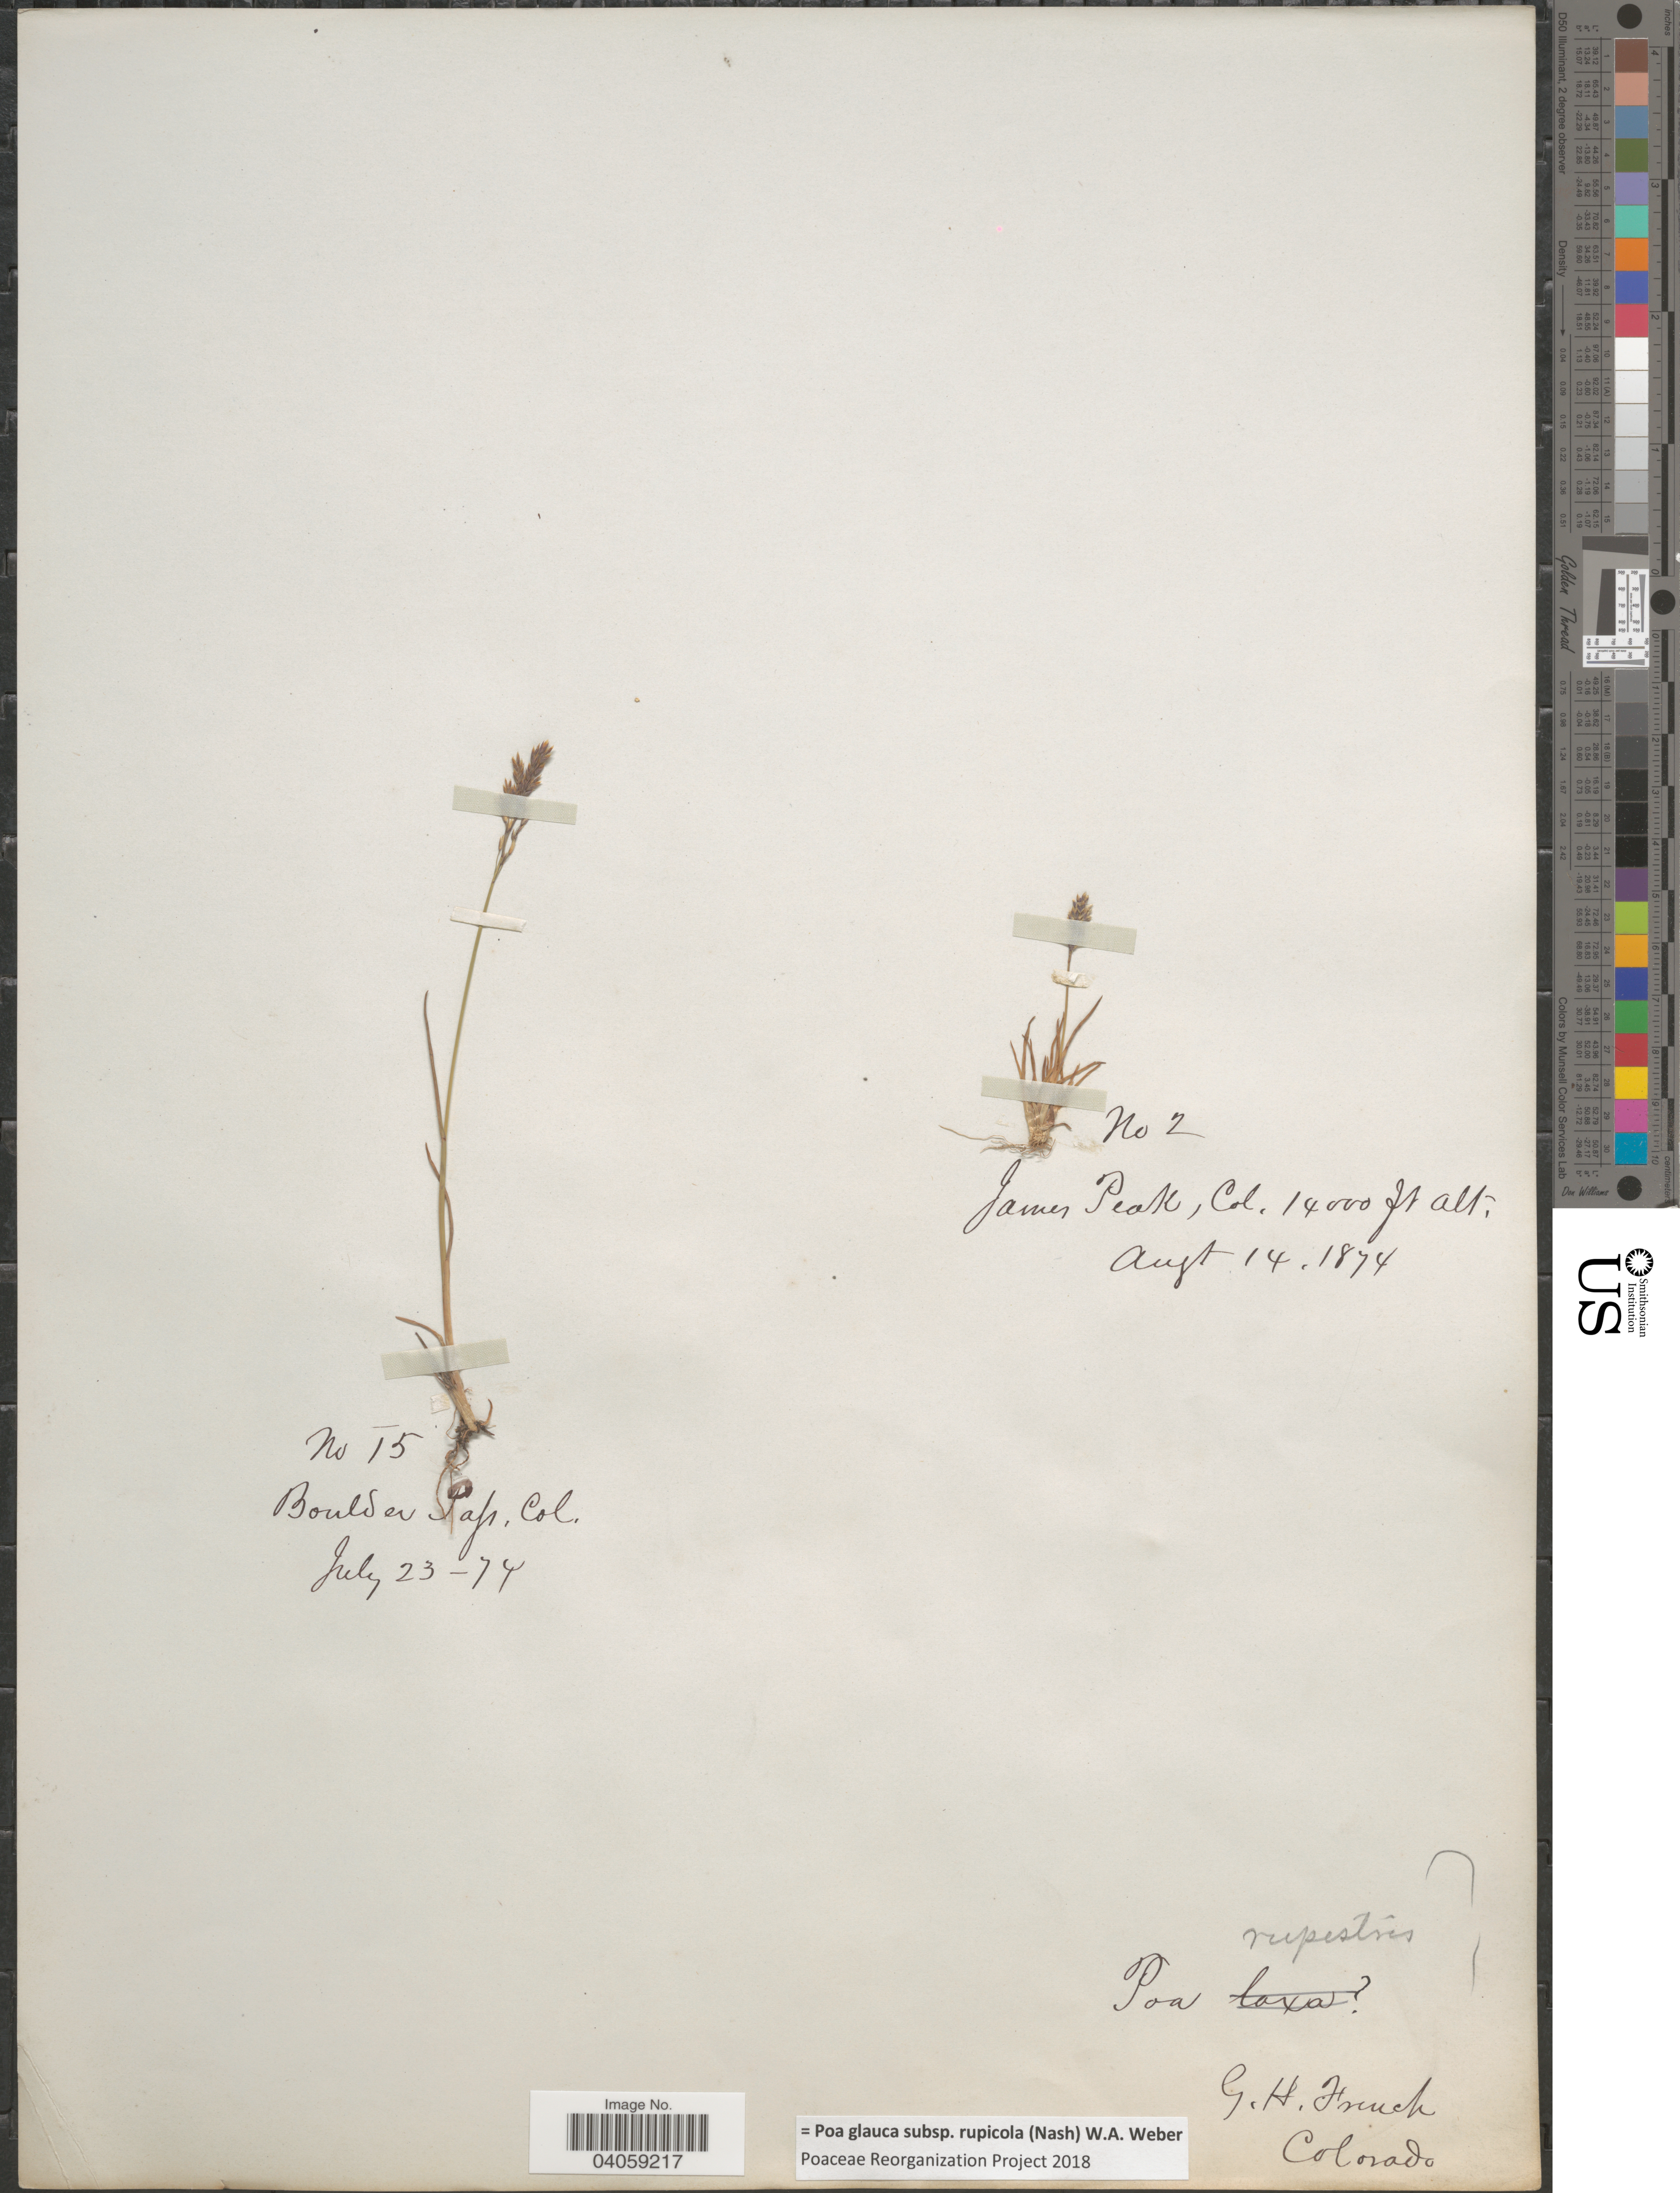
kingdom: Plantae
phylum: Tracheophyta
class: Liliopsida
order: Poales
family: Poaceae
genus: Poa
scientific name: Poa glauca subsp. rupicola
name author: (Nash) W.A. Weber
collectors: G. H. French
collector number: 2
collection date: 1874-08-14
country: United States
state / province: Colorado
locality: James Peak.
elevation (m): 4267